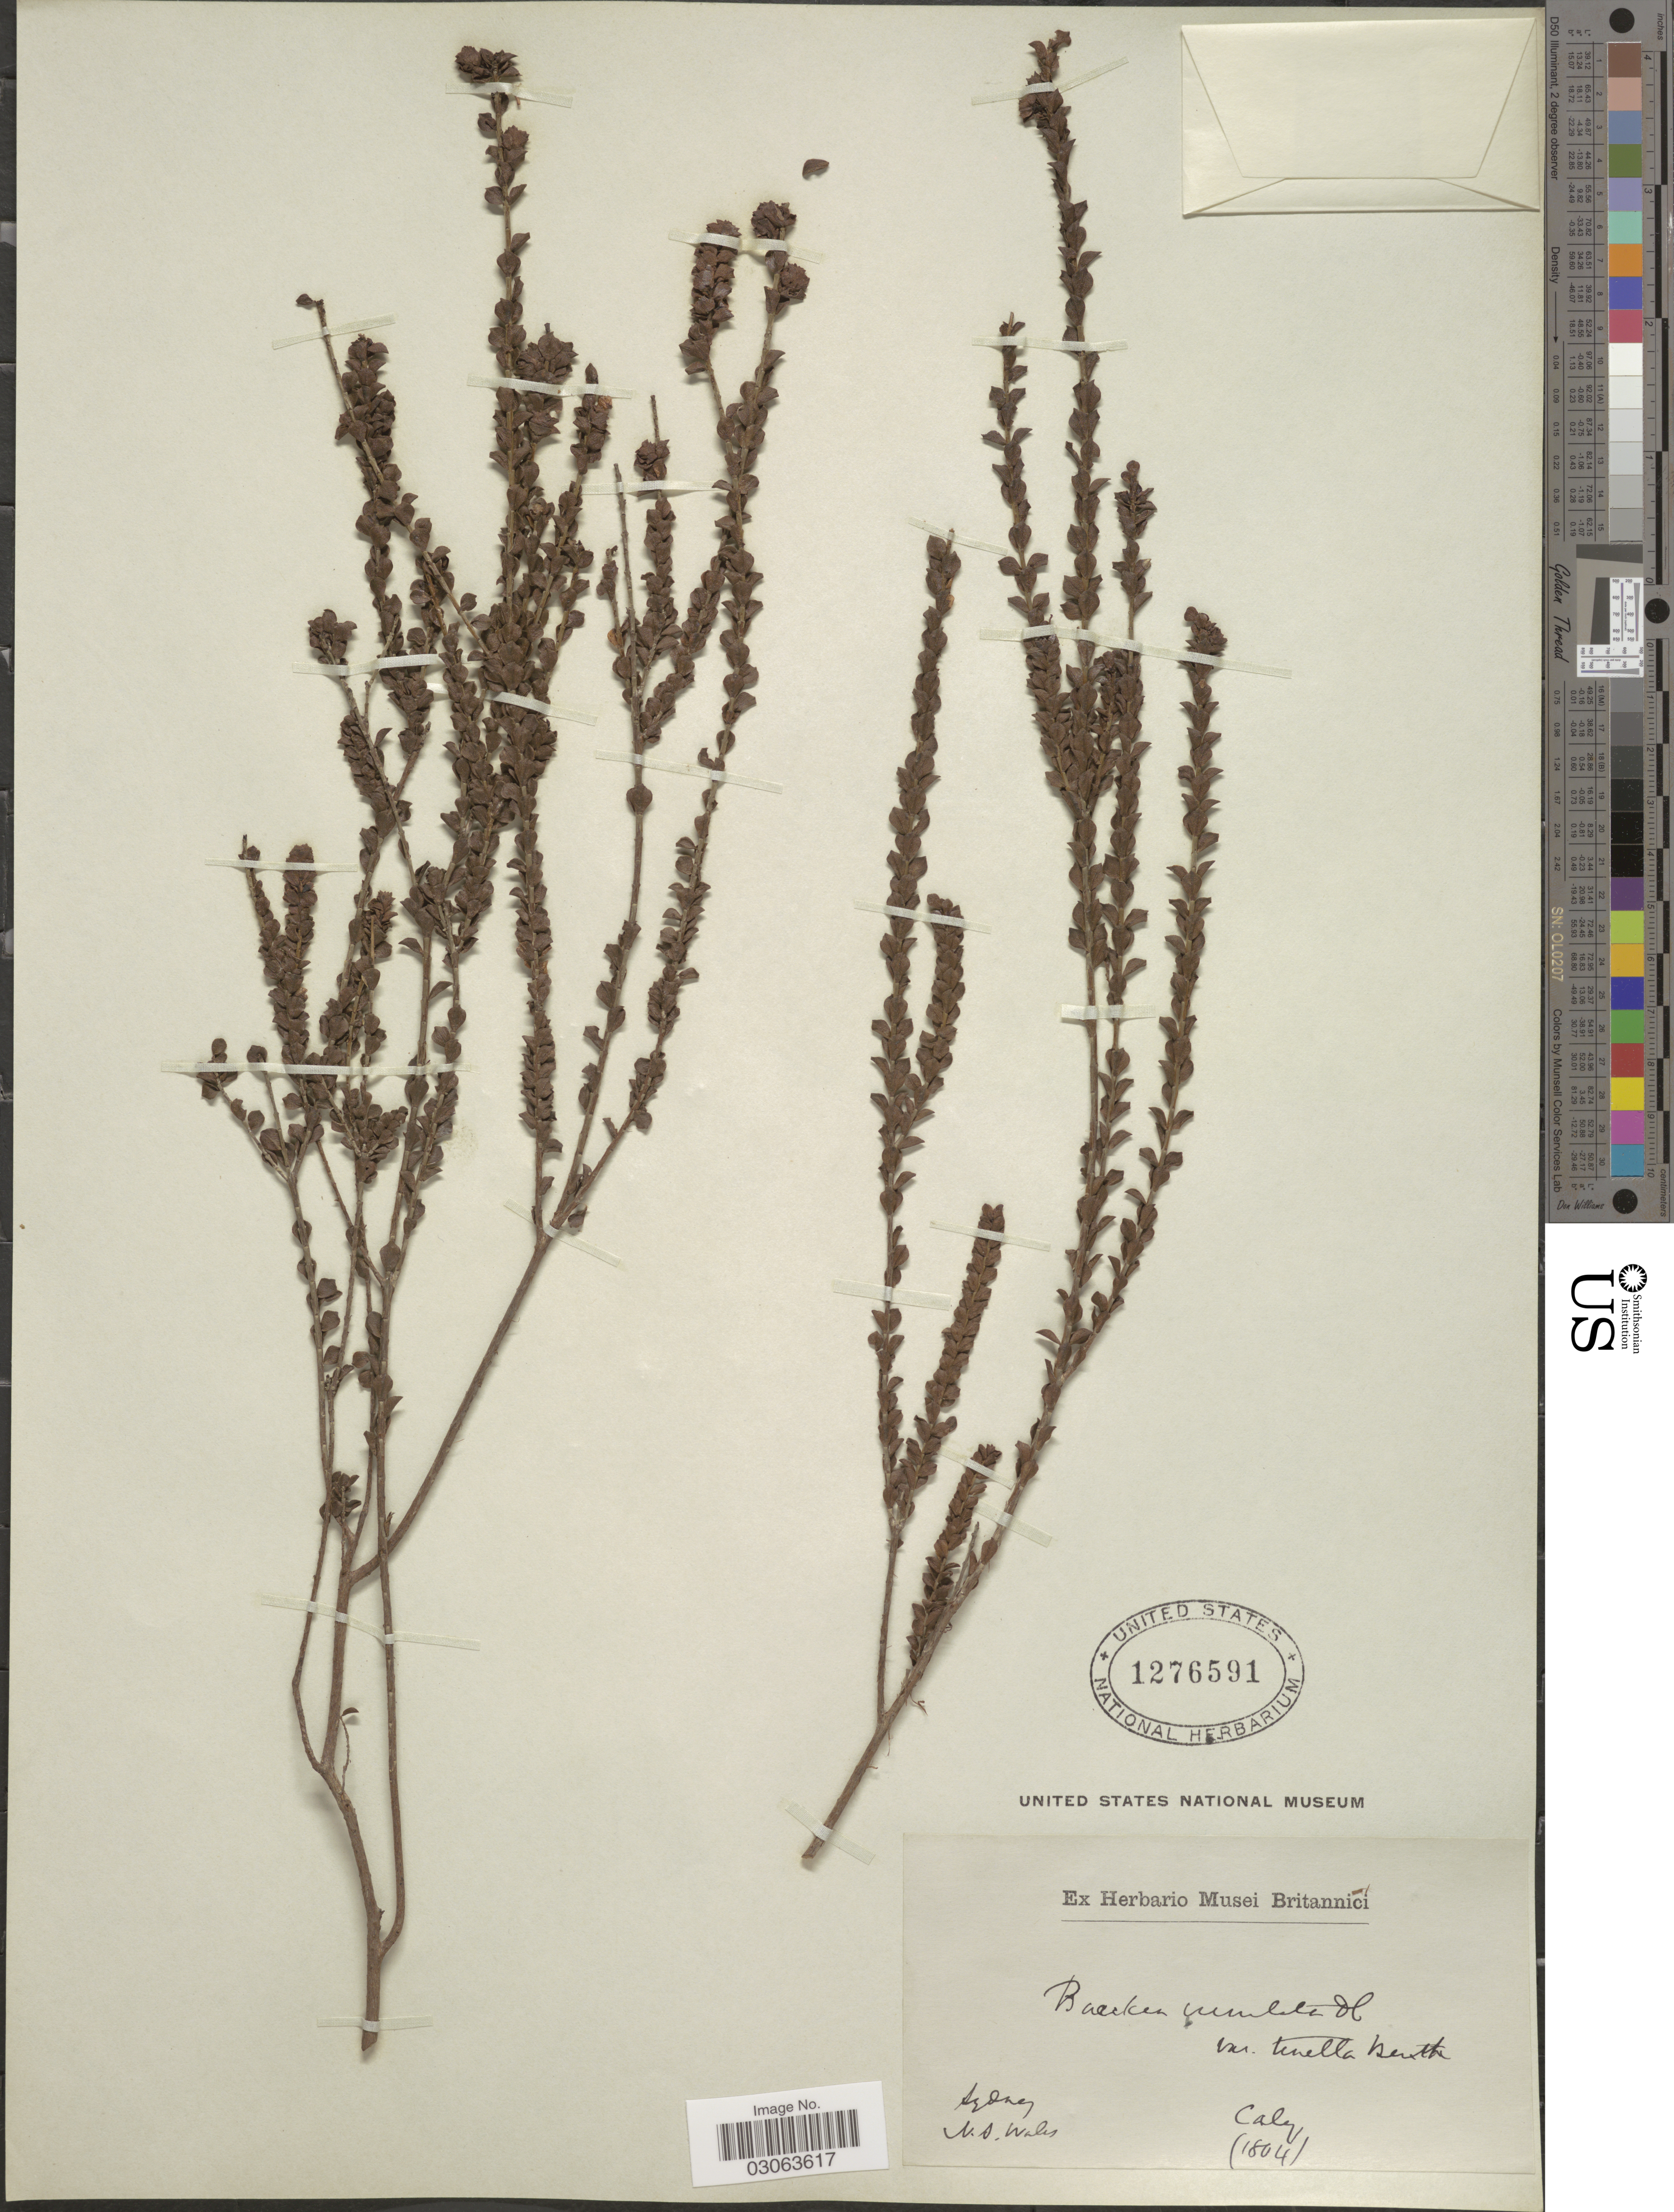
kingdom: Plantae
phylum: Tracheophyta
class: Magnoliopsida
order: Myrtales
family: Myrtaceae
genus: Baeckea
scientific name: Baeckea imbricata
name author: (Gaertn.) Druce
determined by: Strong, Mark T., (BOT), Smithsonian Institution - National Museum of Natural History (UNITED STATES)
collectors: -. Caley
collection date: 1804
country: Australia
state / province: New South Wales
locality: Sydney.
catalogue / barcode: US 1276591